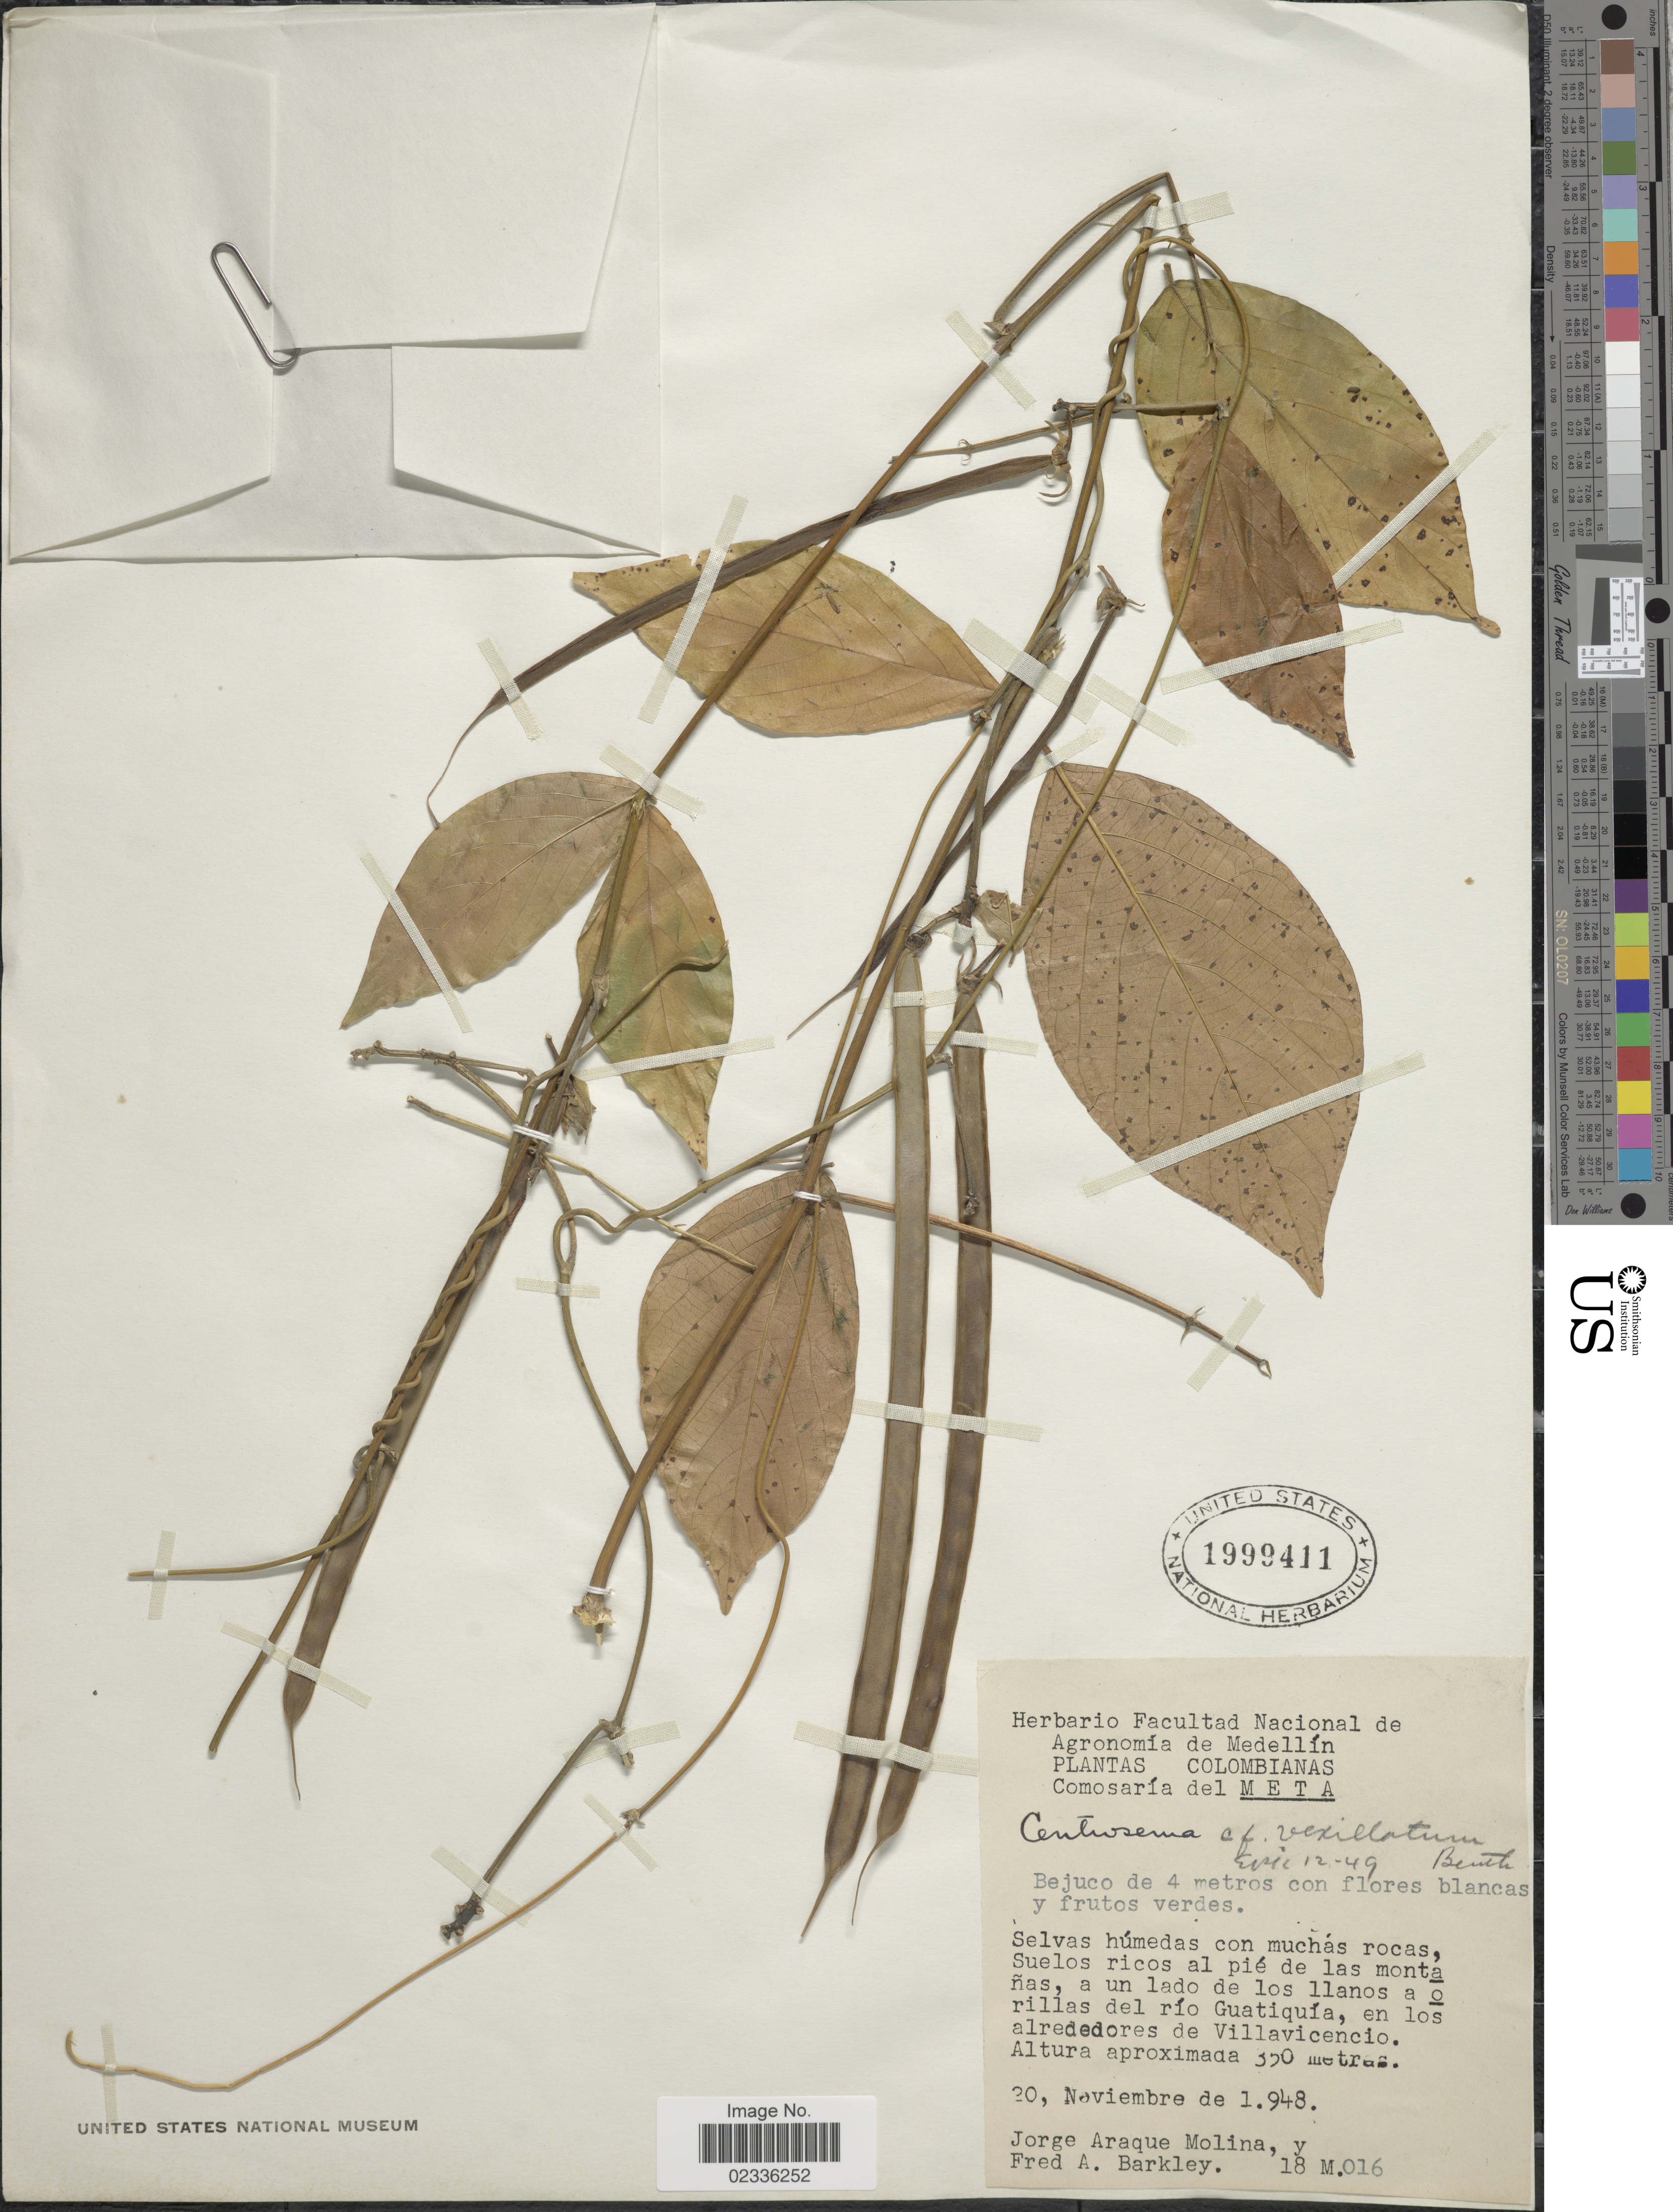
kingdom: Plantae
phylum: Tracheophyta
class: Magnoliopsida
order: Fabales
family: Fabaceae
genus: Centrosema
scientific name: Centrosema vexillatum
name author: Benth.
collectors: J. Araque Molina & F. A. Barkley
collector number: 18M016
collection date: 1948-11-20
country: Colombia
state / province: Meta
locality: Comosario del Meta, orillas del rio Guatiquia, en los alrededores de Villavicencio.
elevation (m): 350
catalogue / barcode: US 1999411